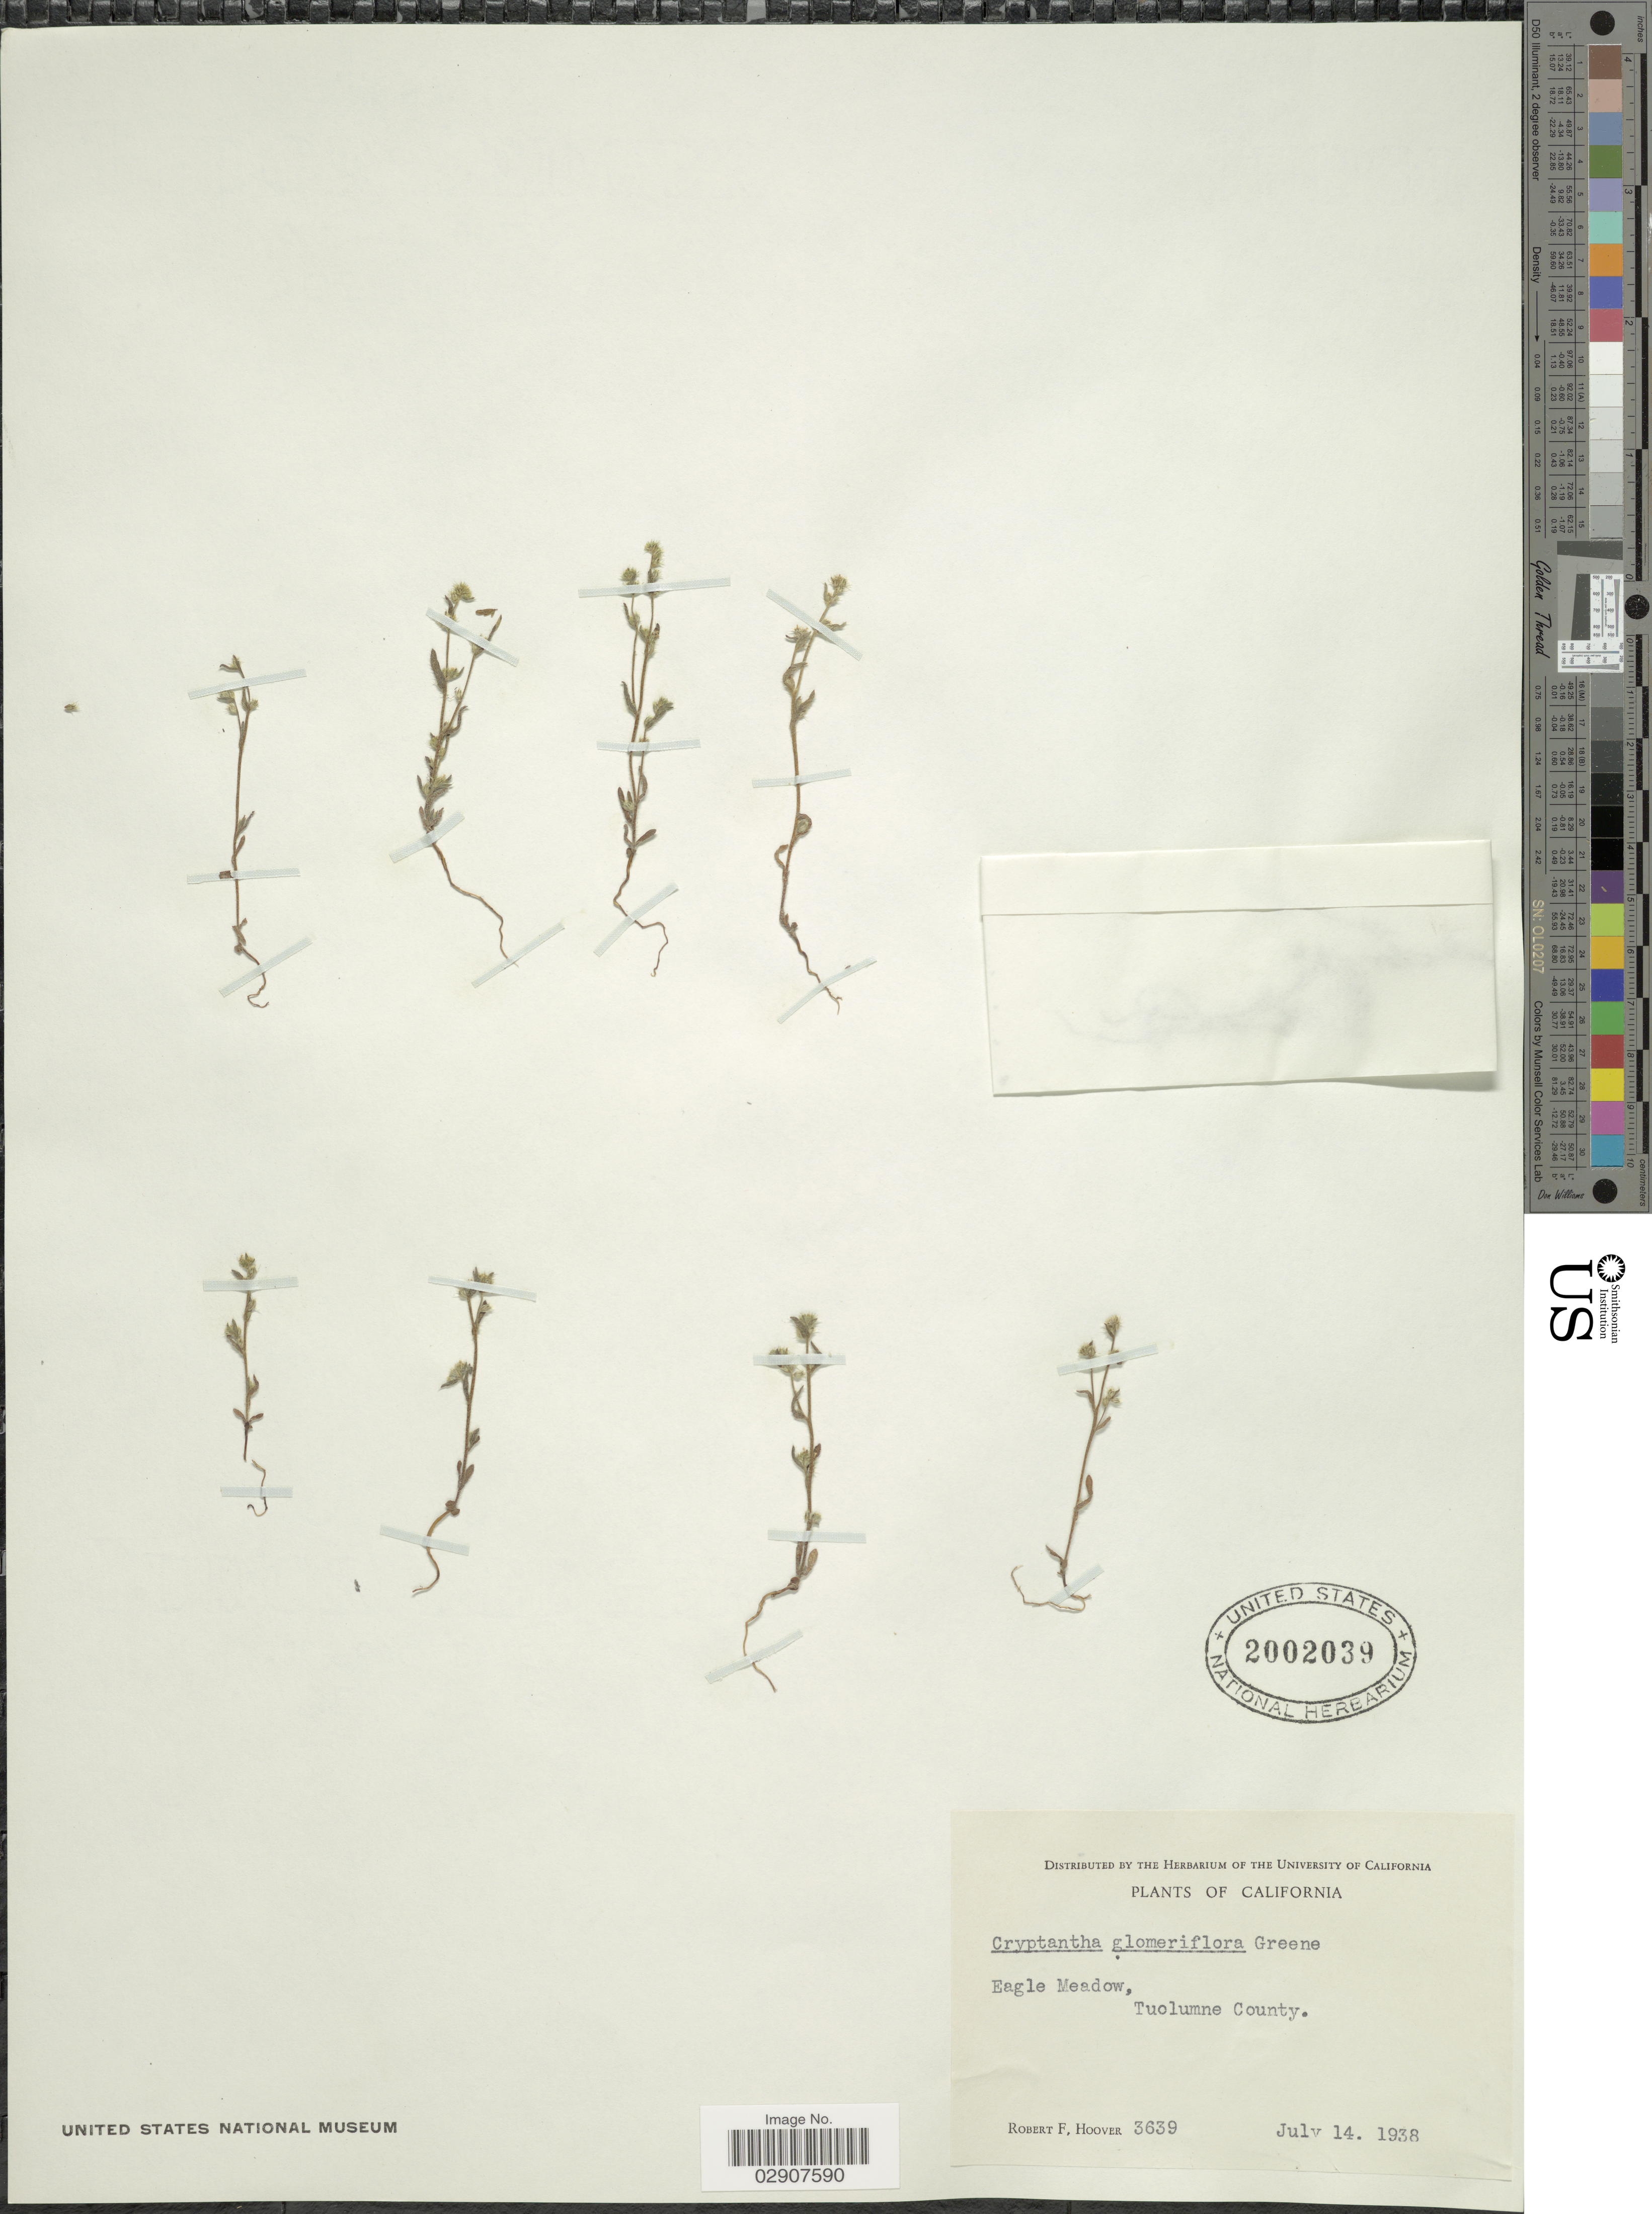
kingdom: Plantae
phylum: Tracheophyta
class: Magnoliopsida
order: Boraginales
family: Boraginaceae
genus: Cryptantha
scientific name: Cryptantha glomeriflora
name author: S.W. Greene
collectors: R. F. Hoover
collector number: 3639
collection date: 1938-07-14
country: United States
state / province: California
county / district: Tuolumne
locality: Eagle Meadow, Tuolumne County.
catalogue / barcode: US 2002039